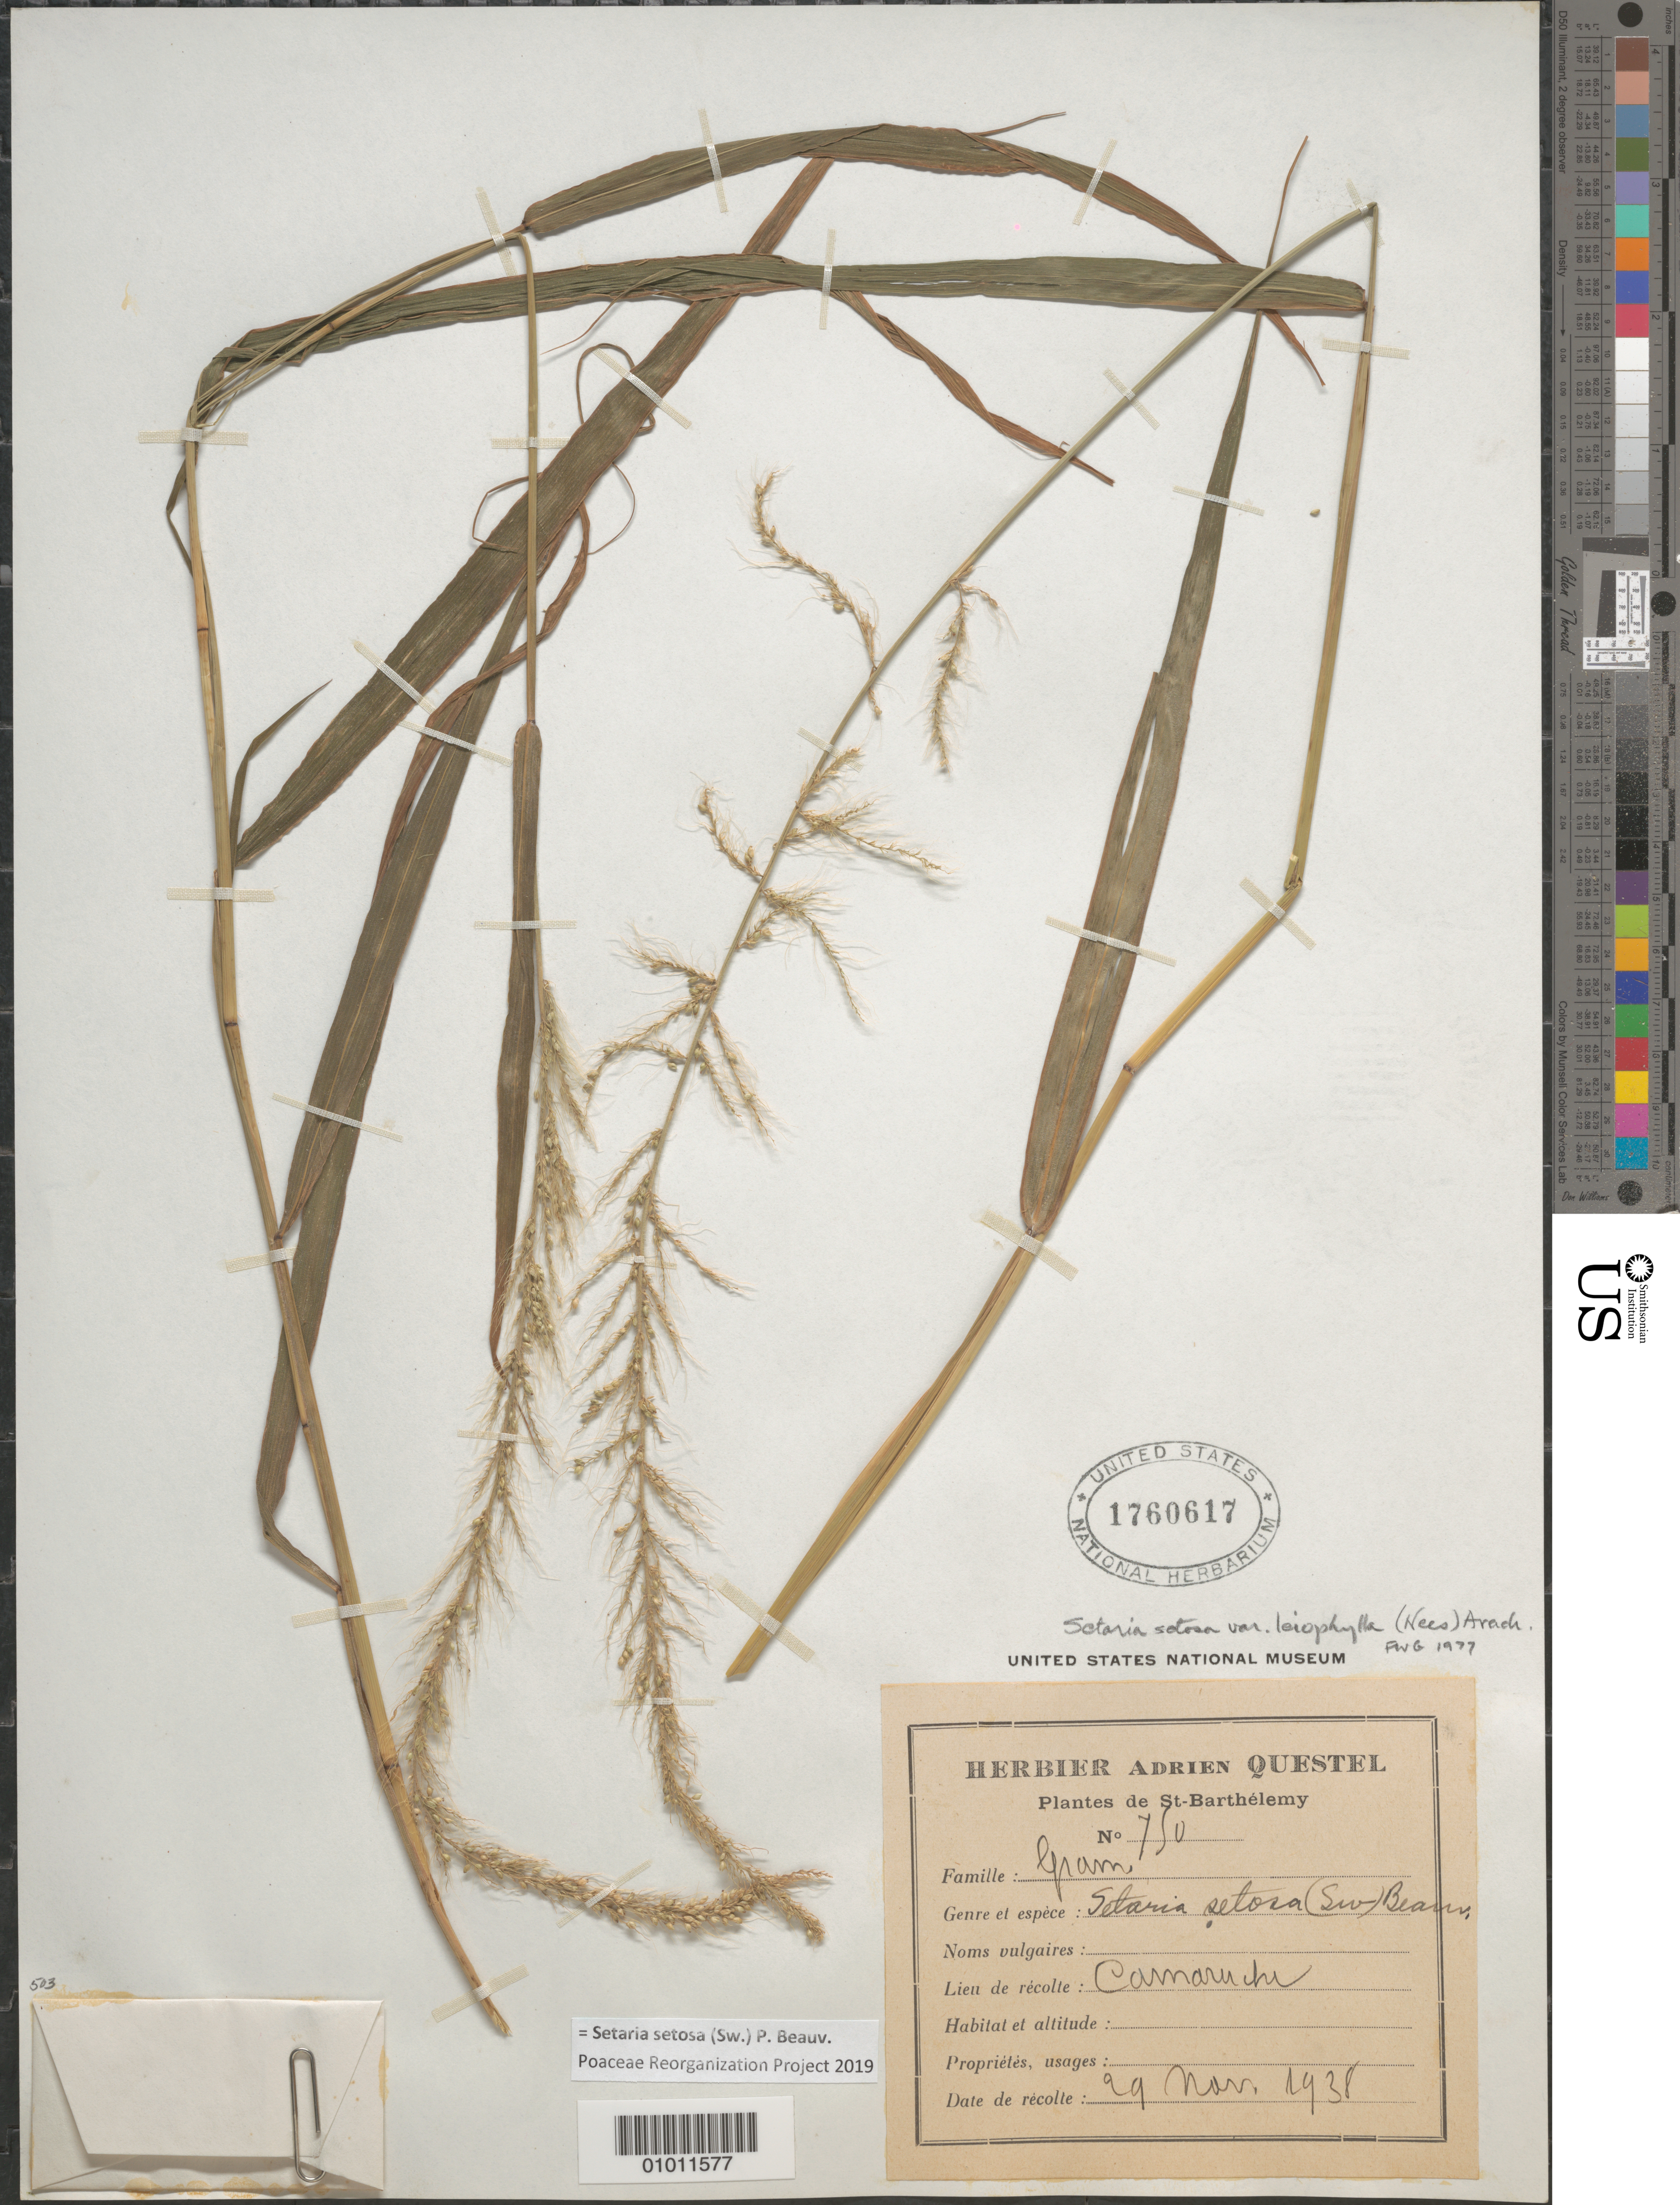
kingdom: Plantae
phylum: Tracheophyta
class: Liliopsida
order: Poales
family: Poaceae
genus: Setaria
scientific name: Setaria setosa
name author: (Sw.) P. Beauv.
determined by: Poaceae Reorganization Project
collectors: A. Questel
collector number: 750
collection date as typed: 29 Nov 1938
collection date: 1938-11-29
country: Saint Barthélemy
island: St. Barthélemy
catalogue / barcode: US 1760617